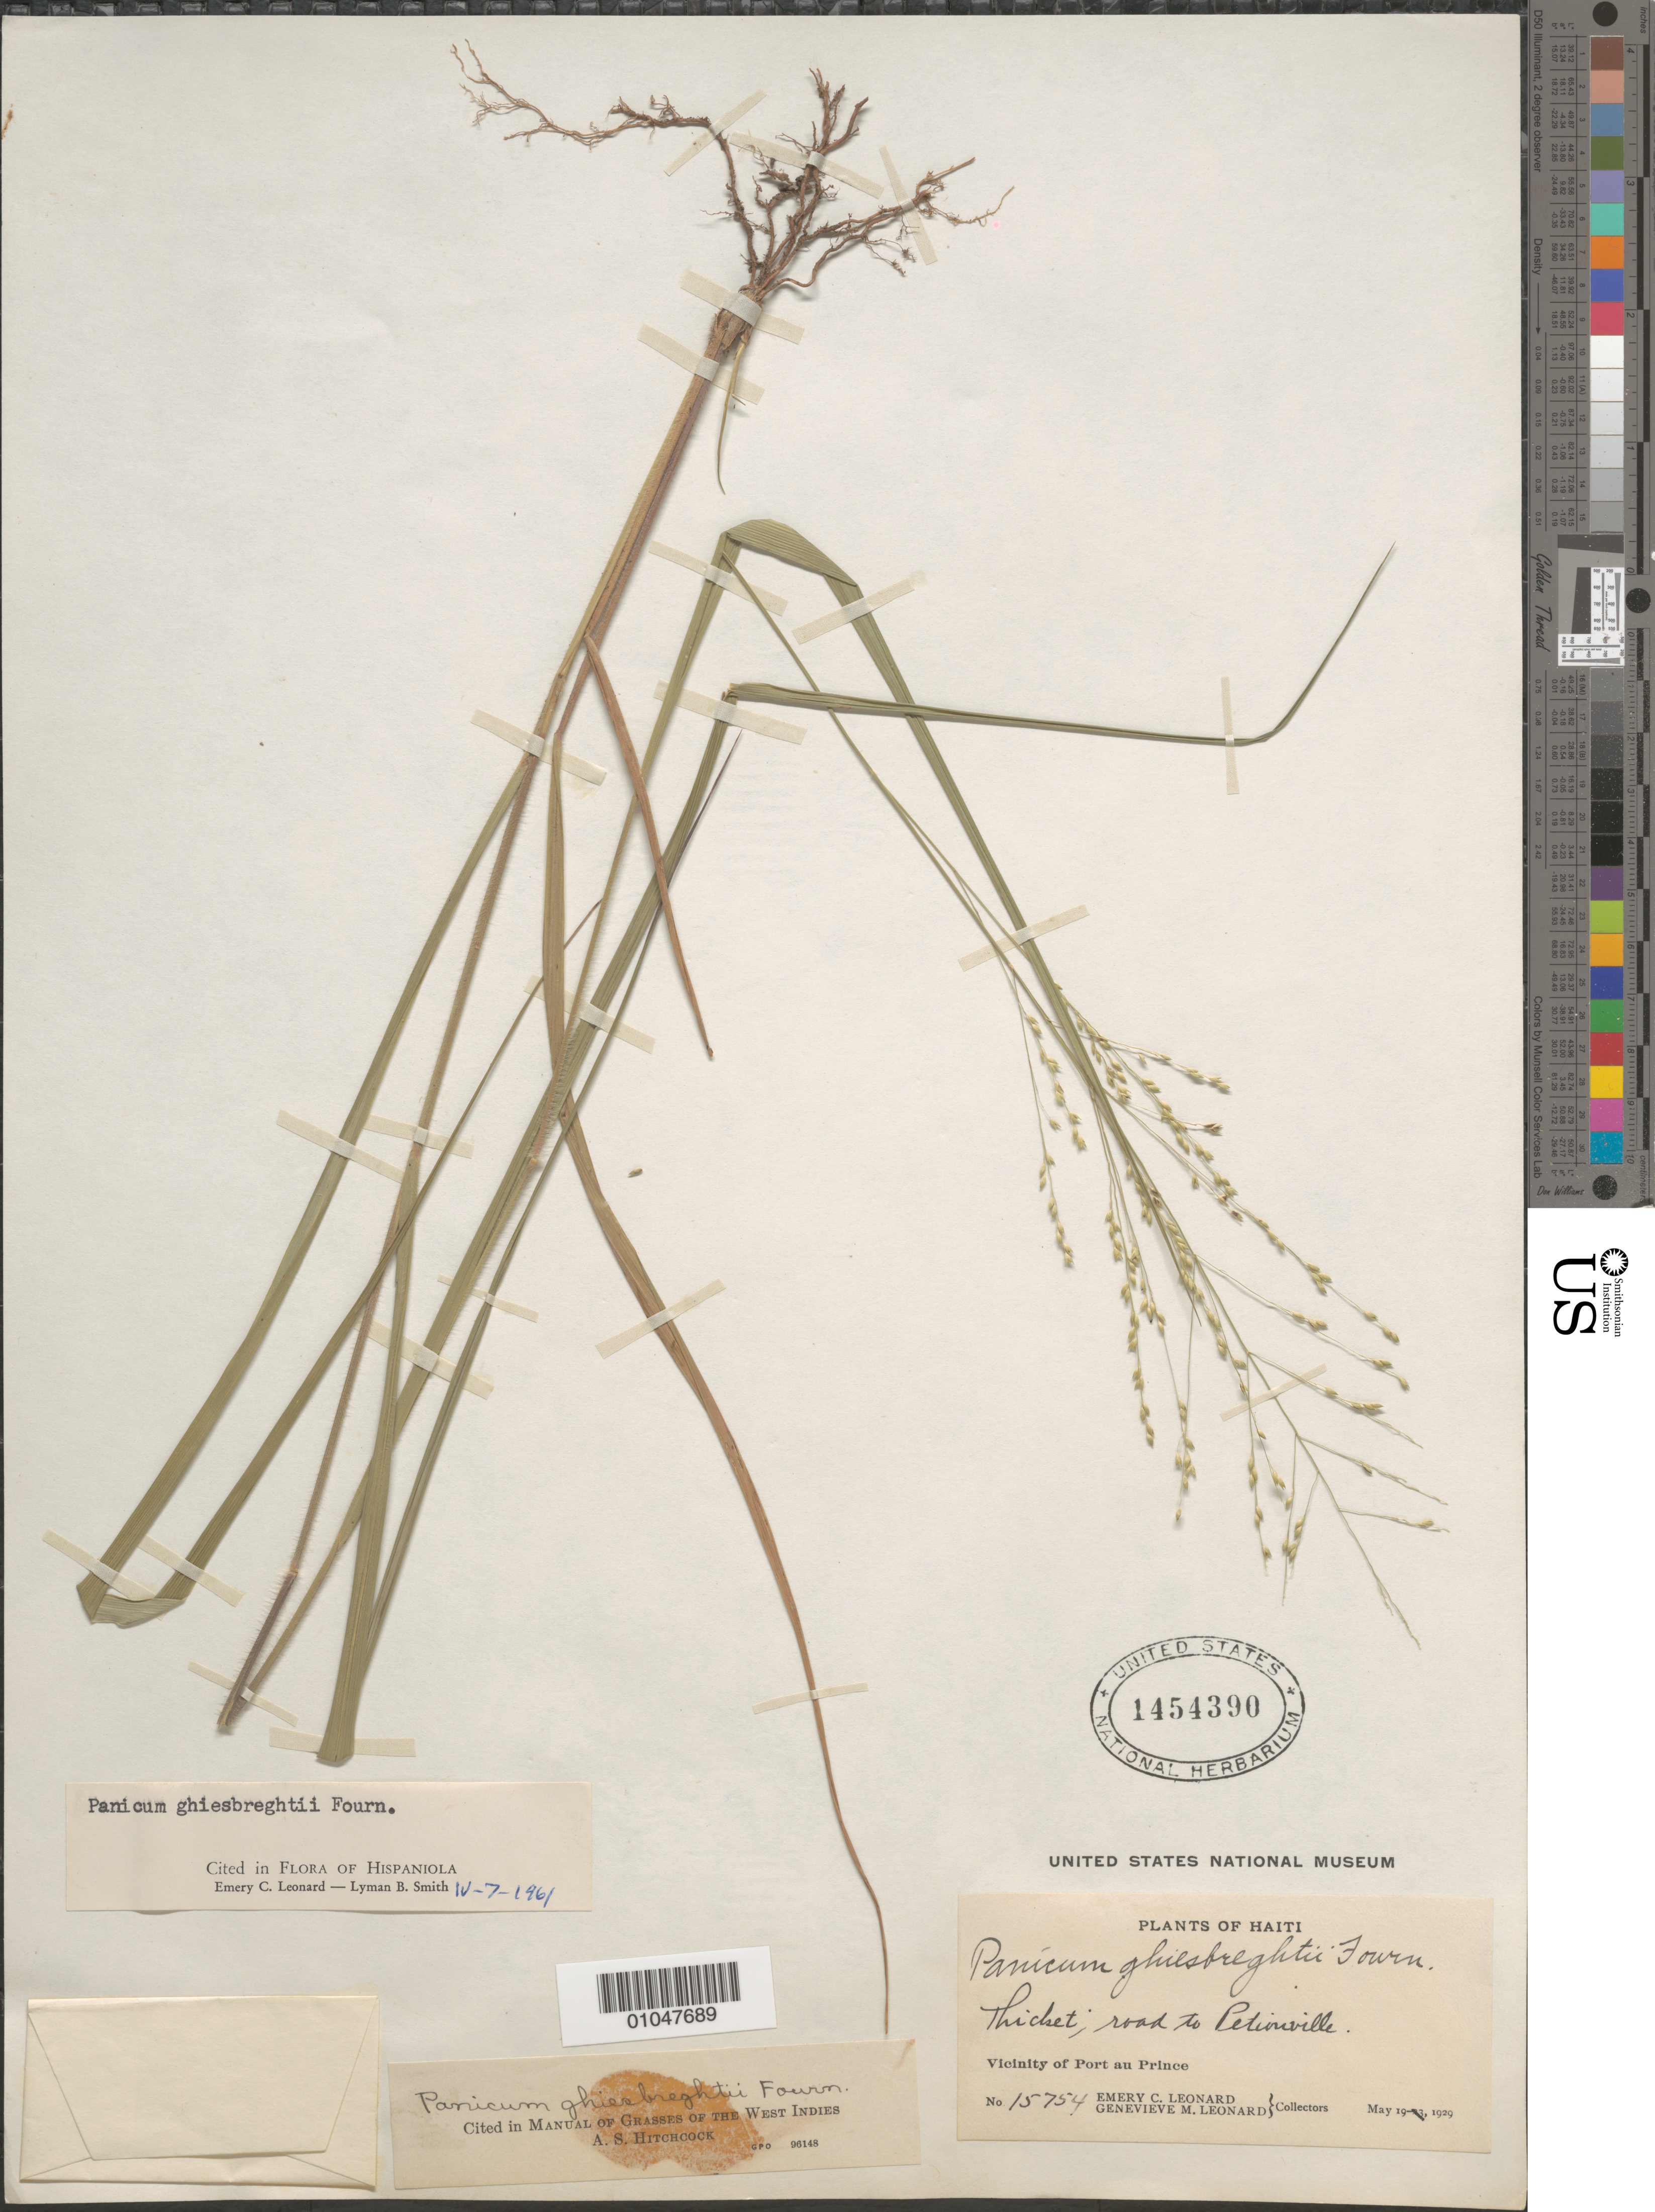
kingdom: Plantae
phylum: Tracheophyta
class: Liliopsida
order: Poales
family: Poaceae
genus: Panicum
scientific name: Panicum exiguiflorum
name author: Griseb.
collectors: E. C. Leonard & G. M. Leonard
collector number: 15754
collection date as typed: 19 May 1929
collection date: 1929-05-19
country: Haiti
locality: Vic of Port au Prince, road to Petionville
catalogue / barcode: US 1454390